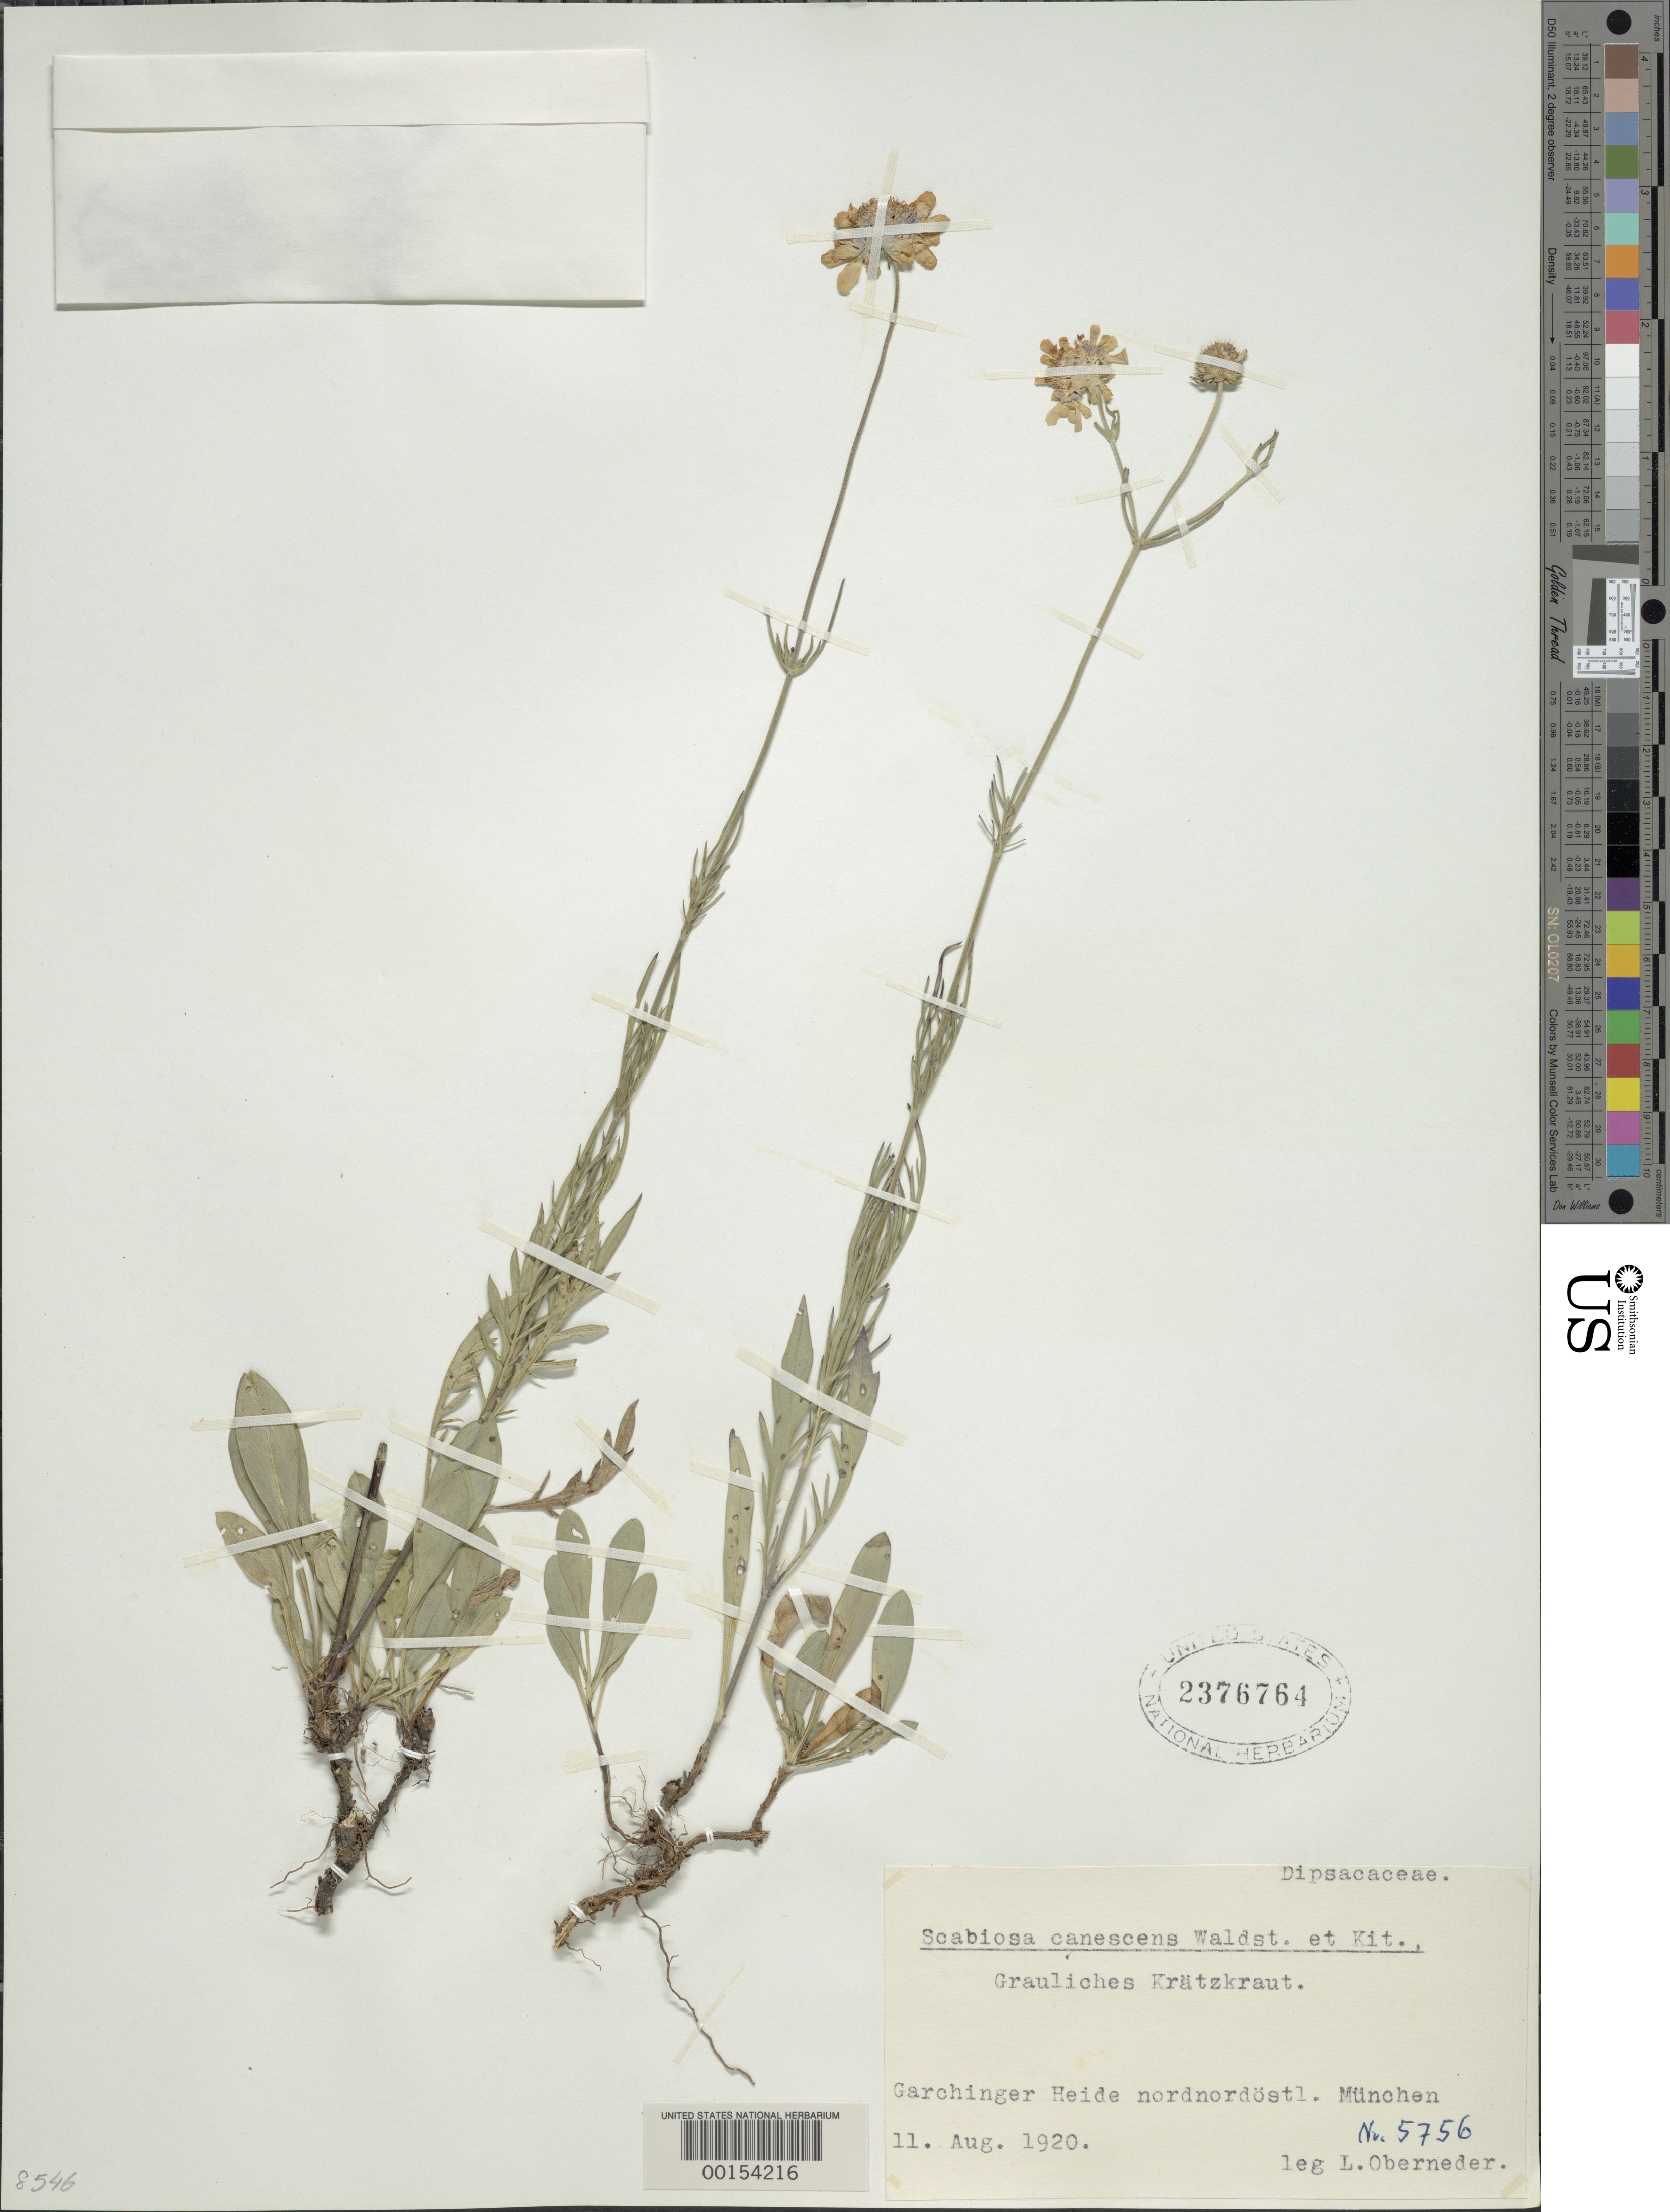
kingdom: Plantae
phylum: Tracheophyta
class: Magnoliopsida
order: Dipsacales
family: Caprifoliaceae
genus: Scabiosa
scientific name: Scabiosa canescens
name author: Waldst. & Kit.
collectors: L. Oberneder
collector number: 5756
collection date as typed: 11 Aug 1920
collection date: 1920-08-11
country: Germany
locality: Müchen, Garchinger Heide nordnordöstl.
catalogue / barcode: US 2376764